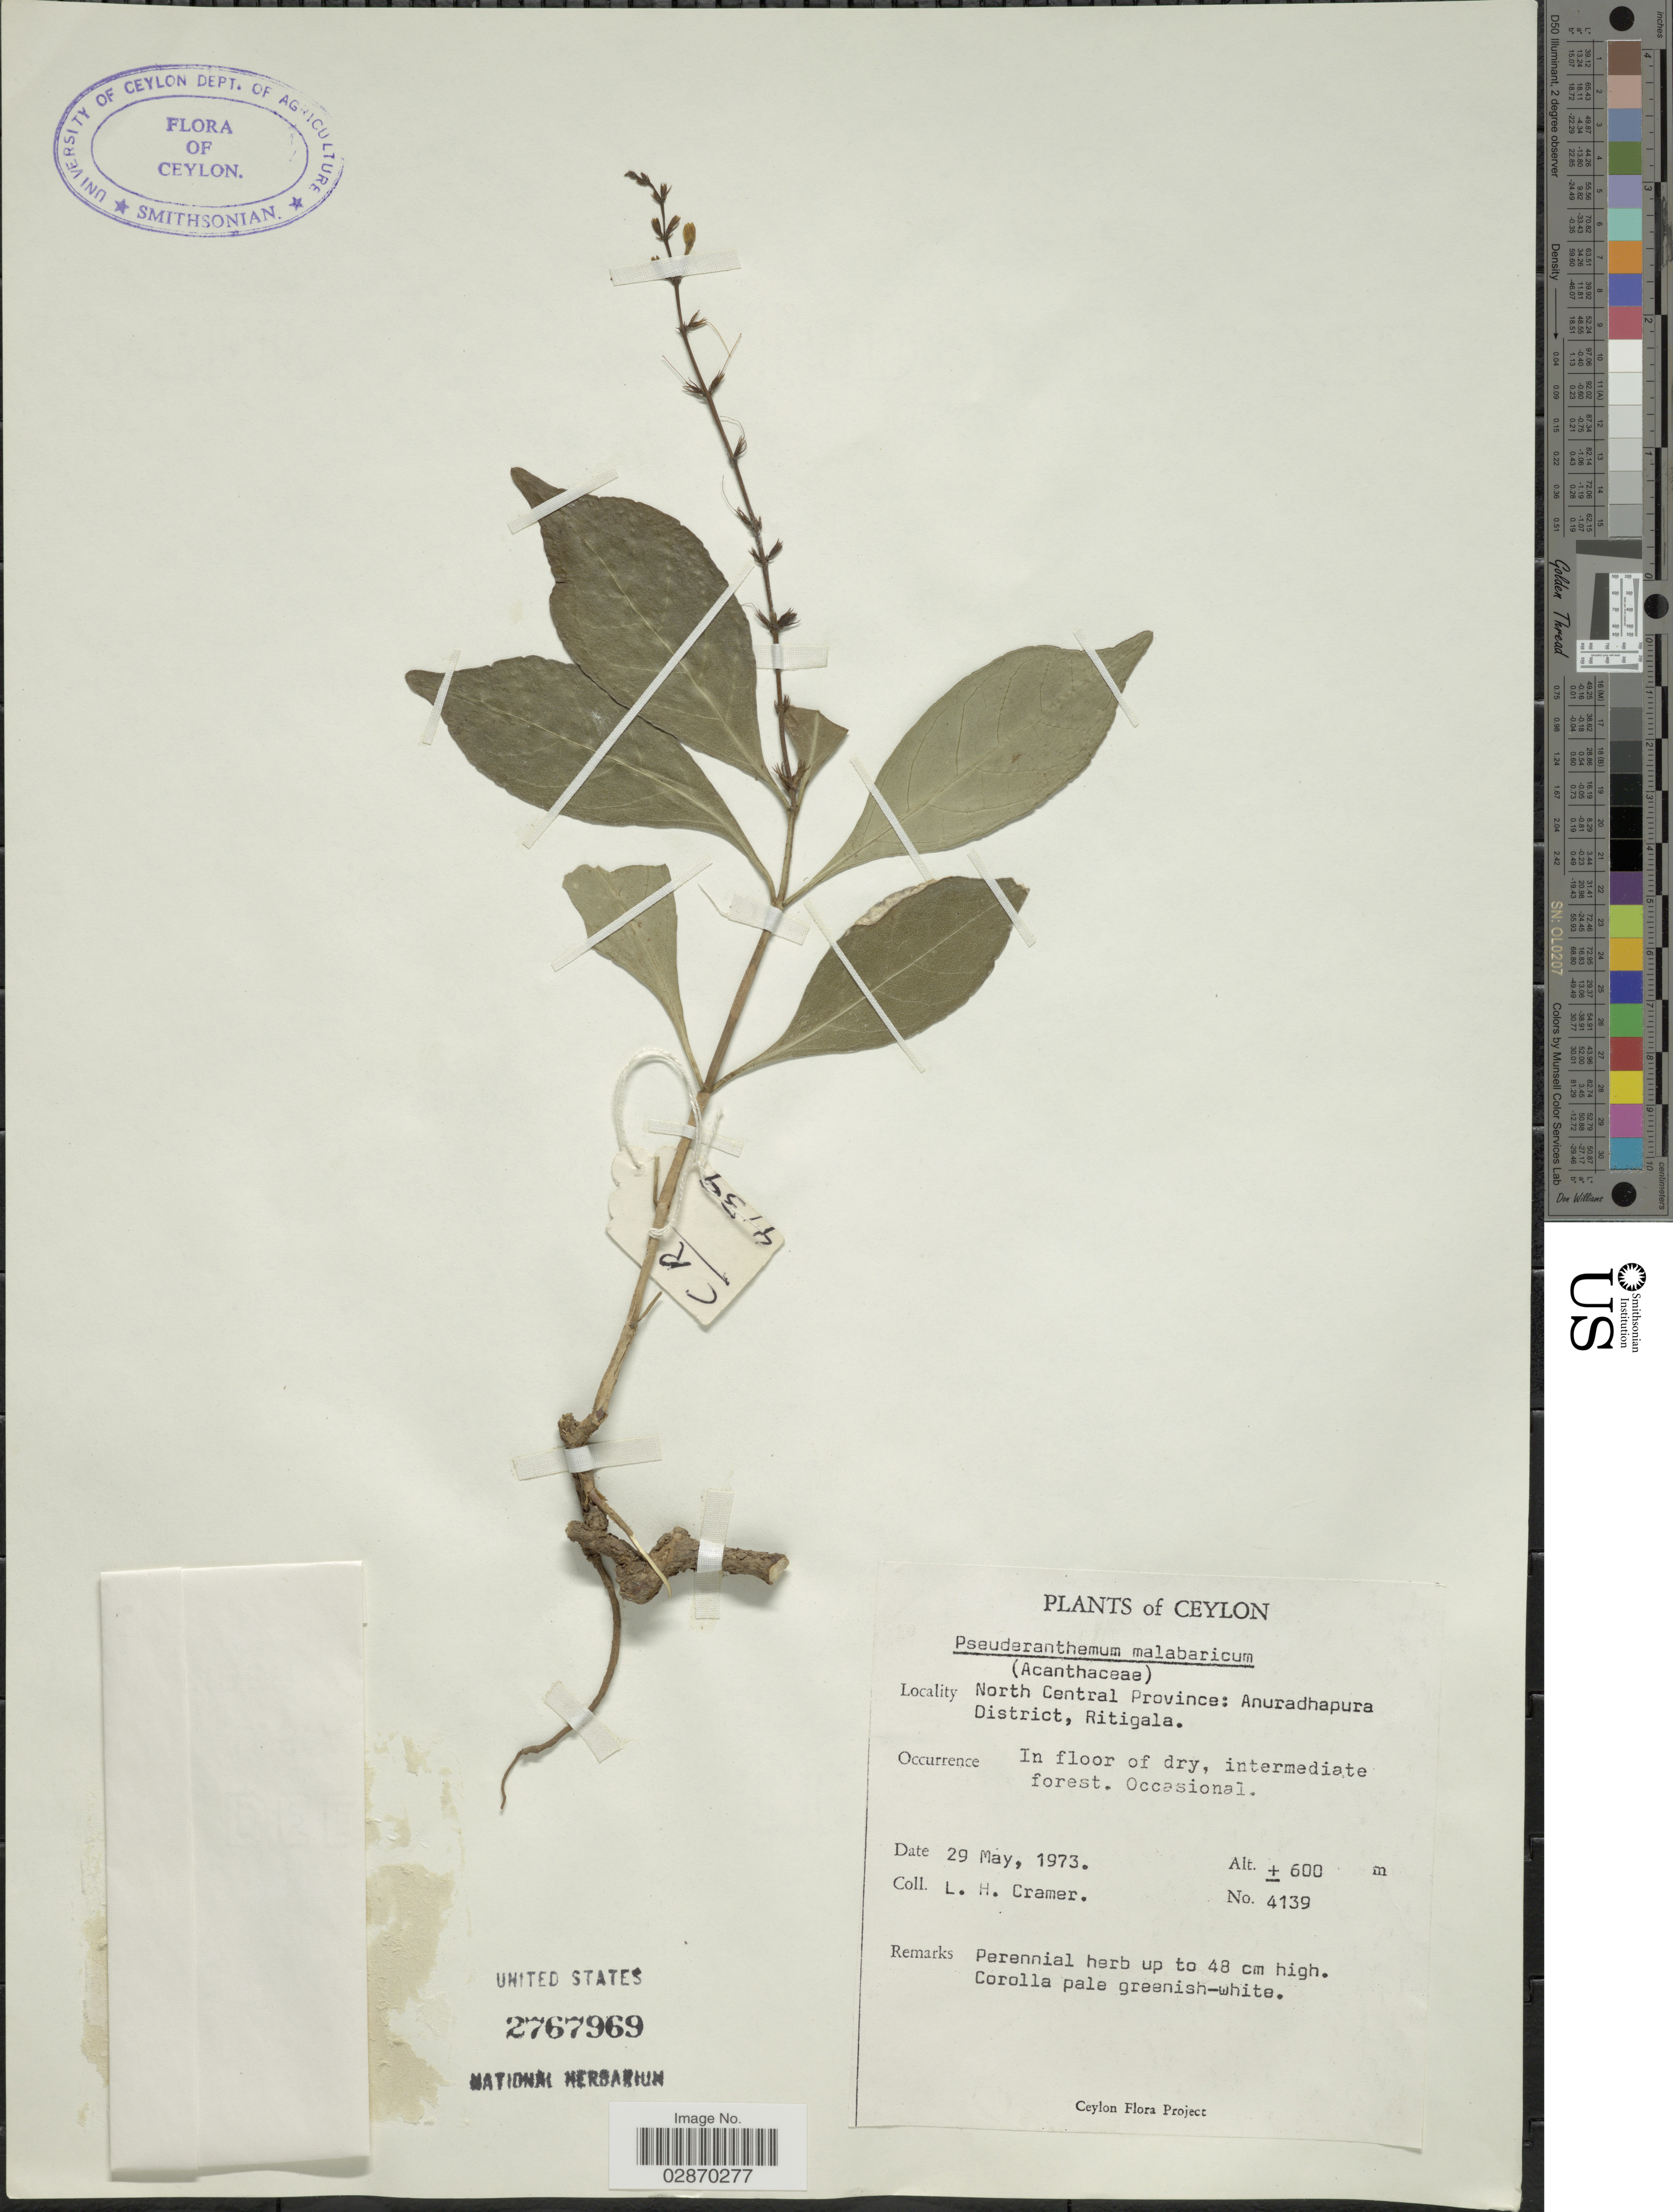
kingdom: Plantae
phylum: Tracheophyta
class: Magnoliopsida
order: Lamiales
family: Acanthaceae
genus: Pseuderanthemum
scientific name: Pseuderanthemum latifolium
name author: (Vahl) B. Hansen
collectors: L. H. Cramer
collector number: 4139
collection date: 1973-05-29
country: Sri Lanka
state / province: North Central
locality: Ceylon. Anuradhapura District, Ritigala.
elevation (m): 600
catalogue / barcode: US 2767969